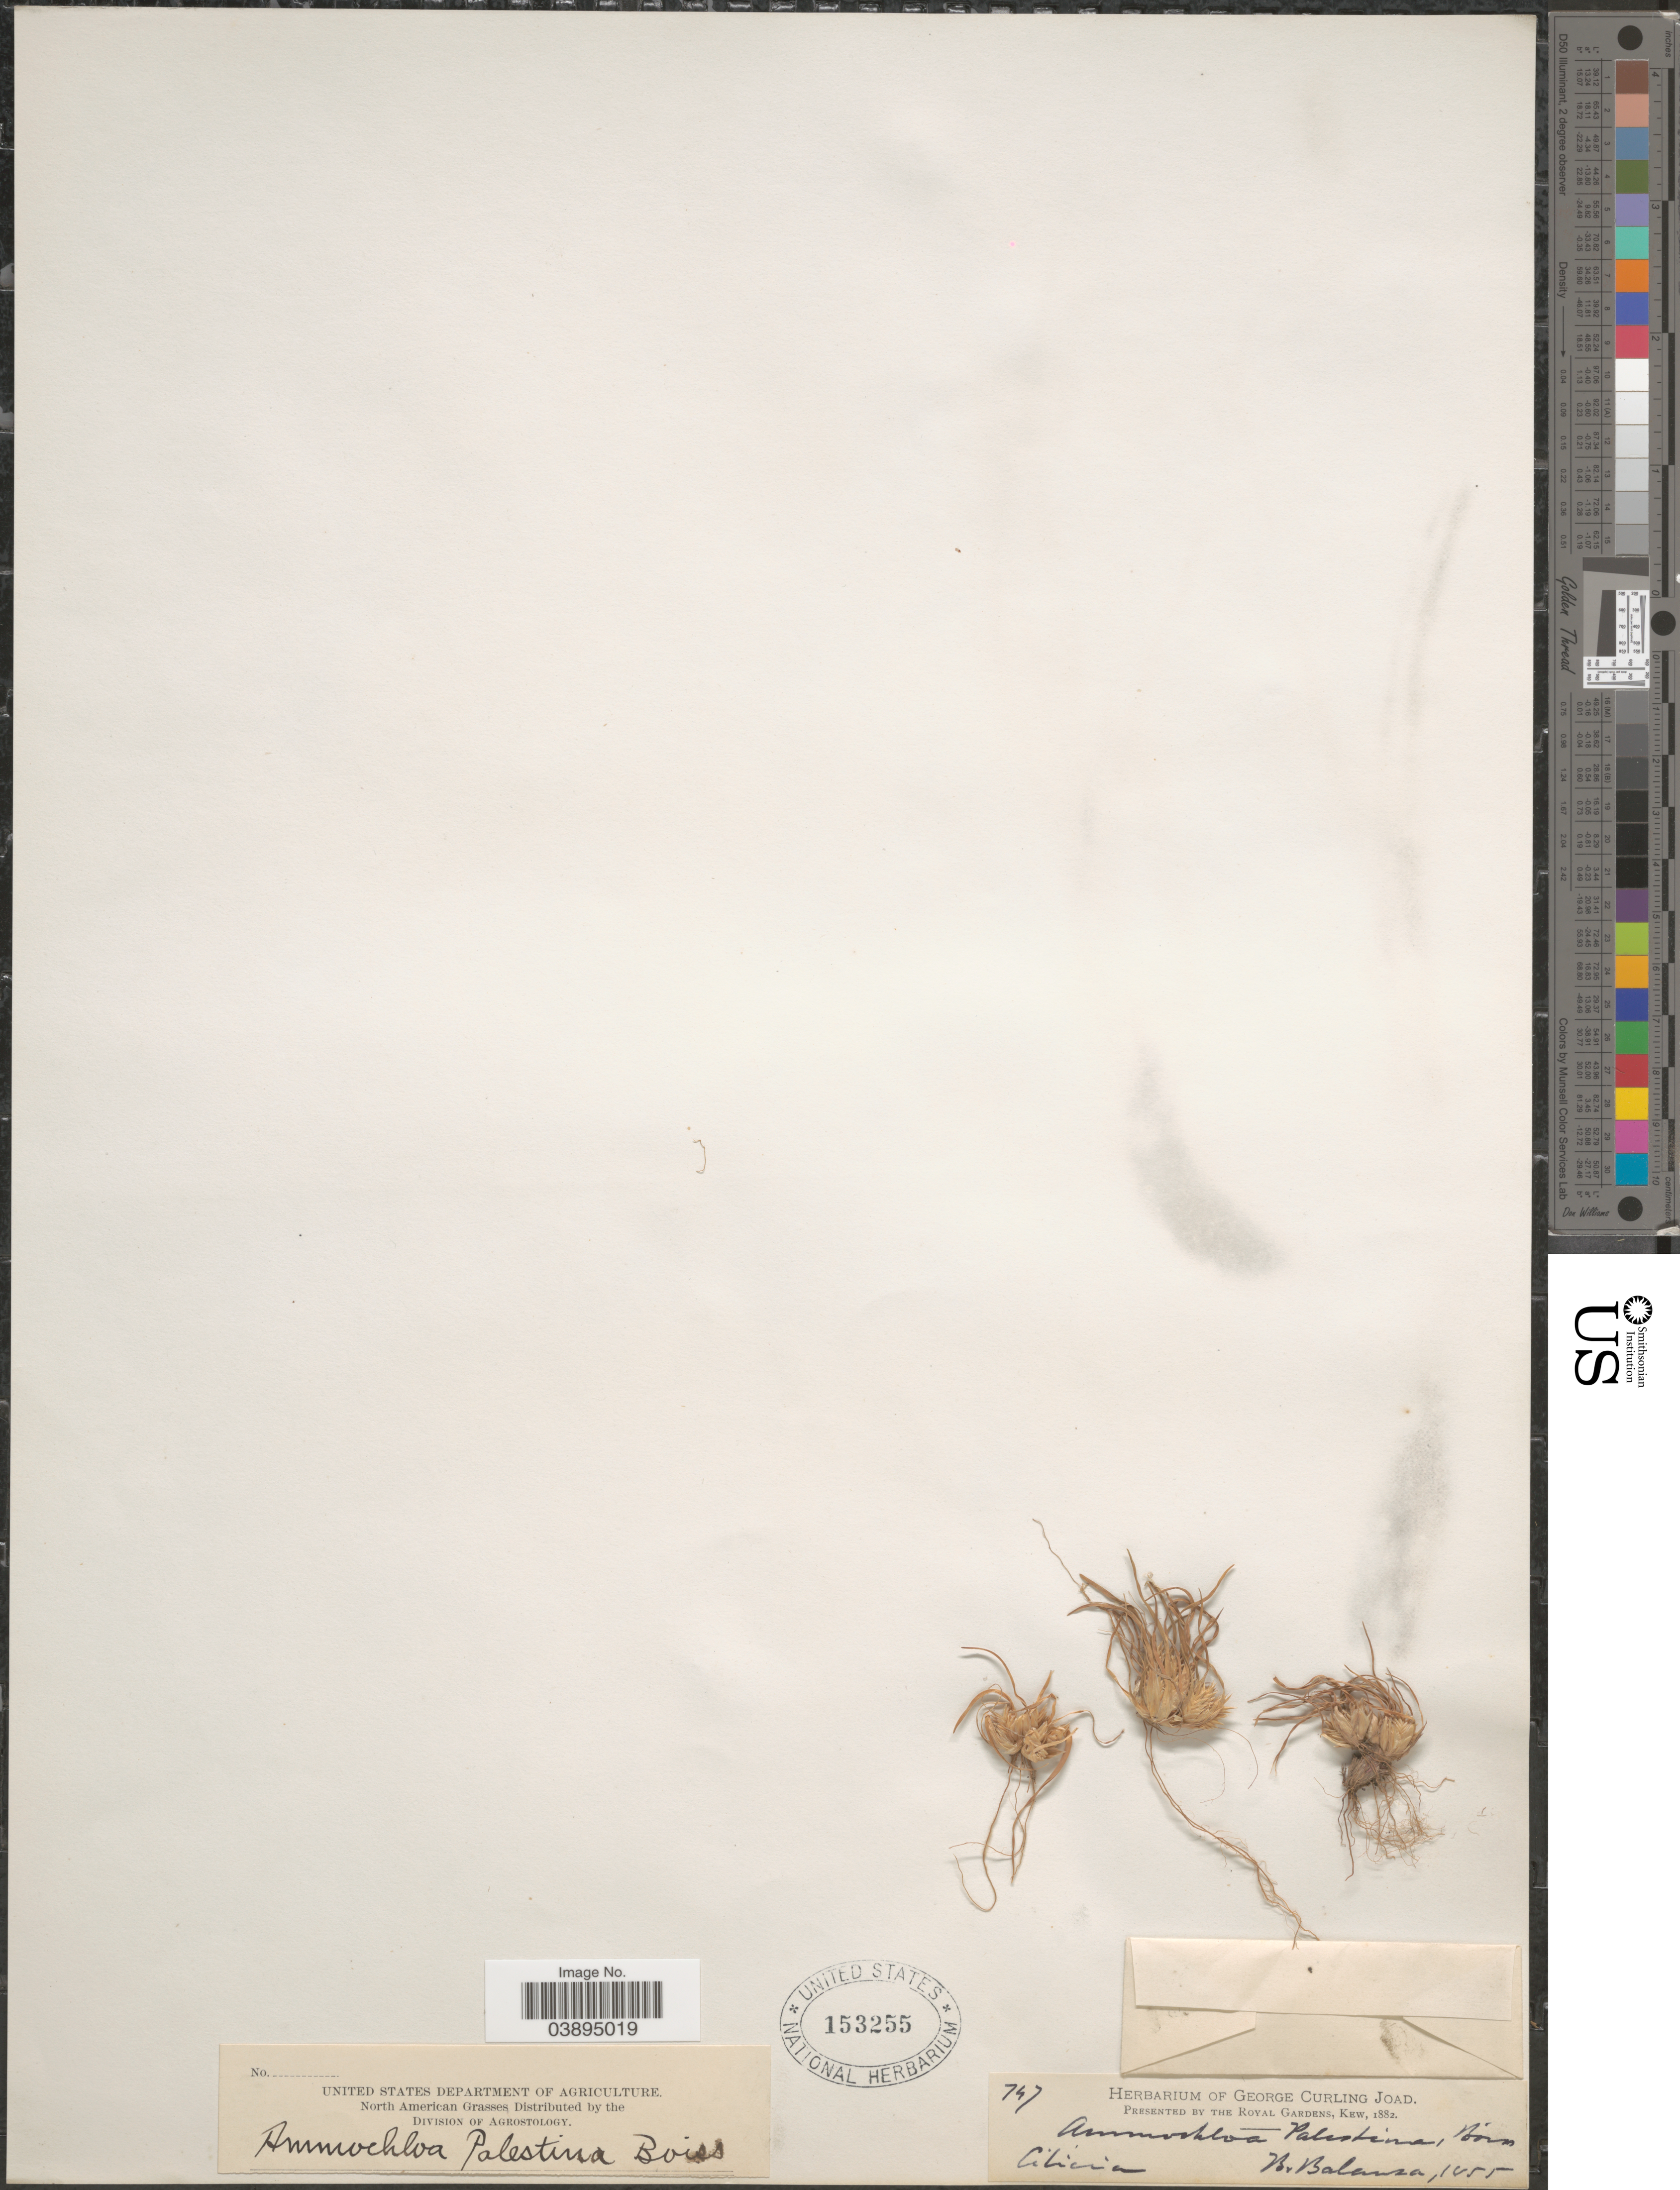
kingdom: Plantae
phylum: Tracheophyta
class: Liliopsida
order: Poales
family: Poaceae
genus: Ammochloa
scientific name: Ammochloa palaestina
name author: Boiss.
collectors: B. Balansa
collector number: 747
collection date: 1855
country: Turkey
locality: Cilicia.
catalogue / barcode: US 153255